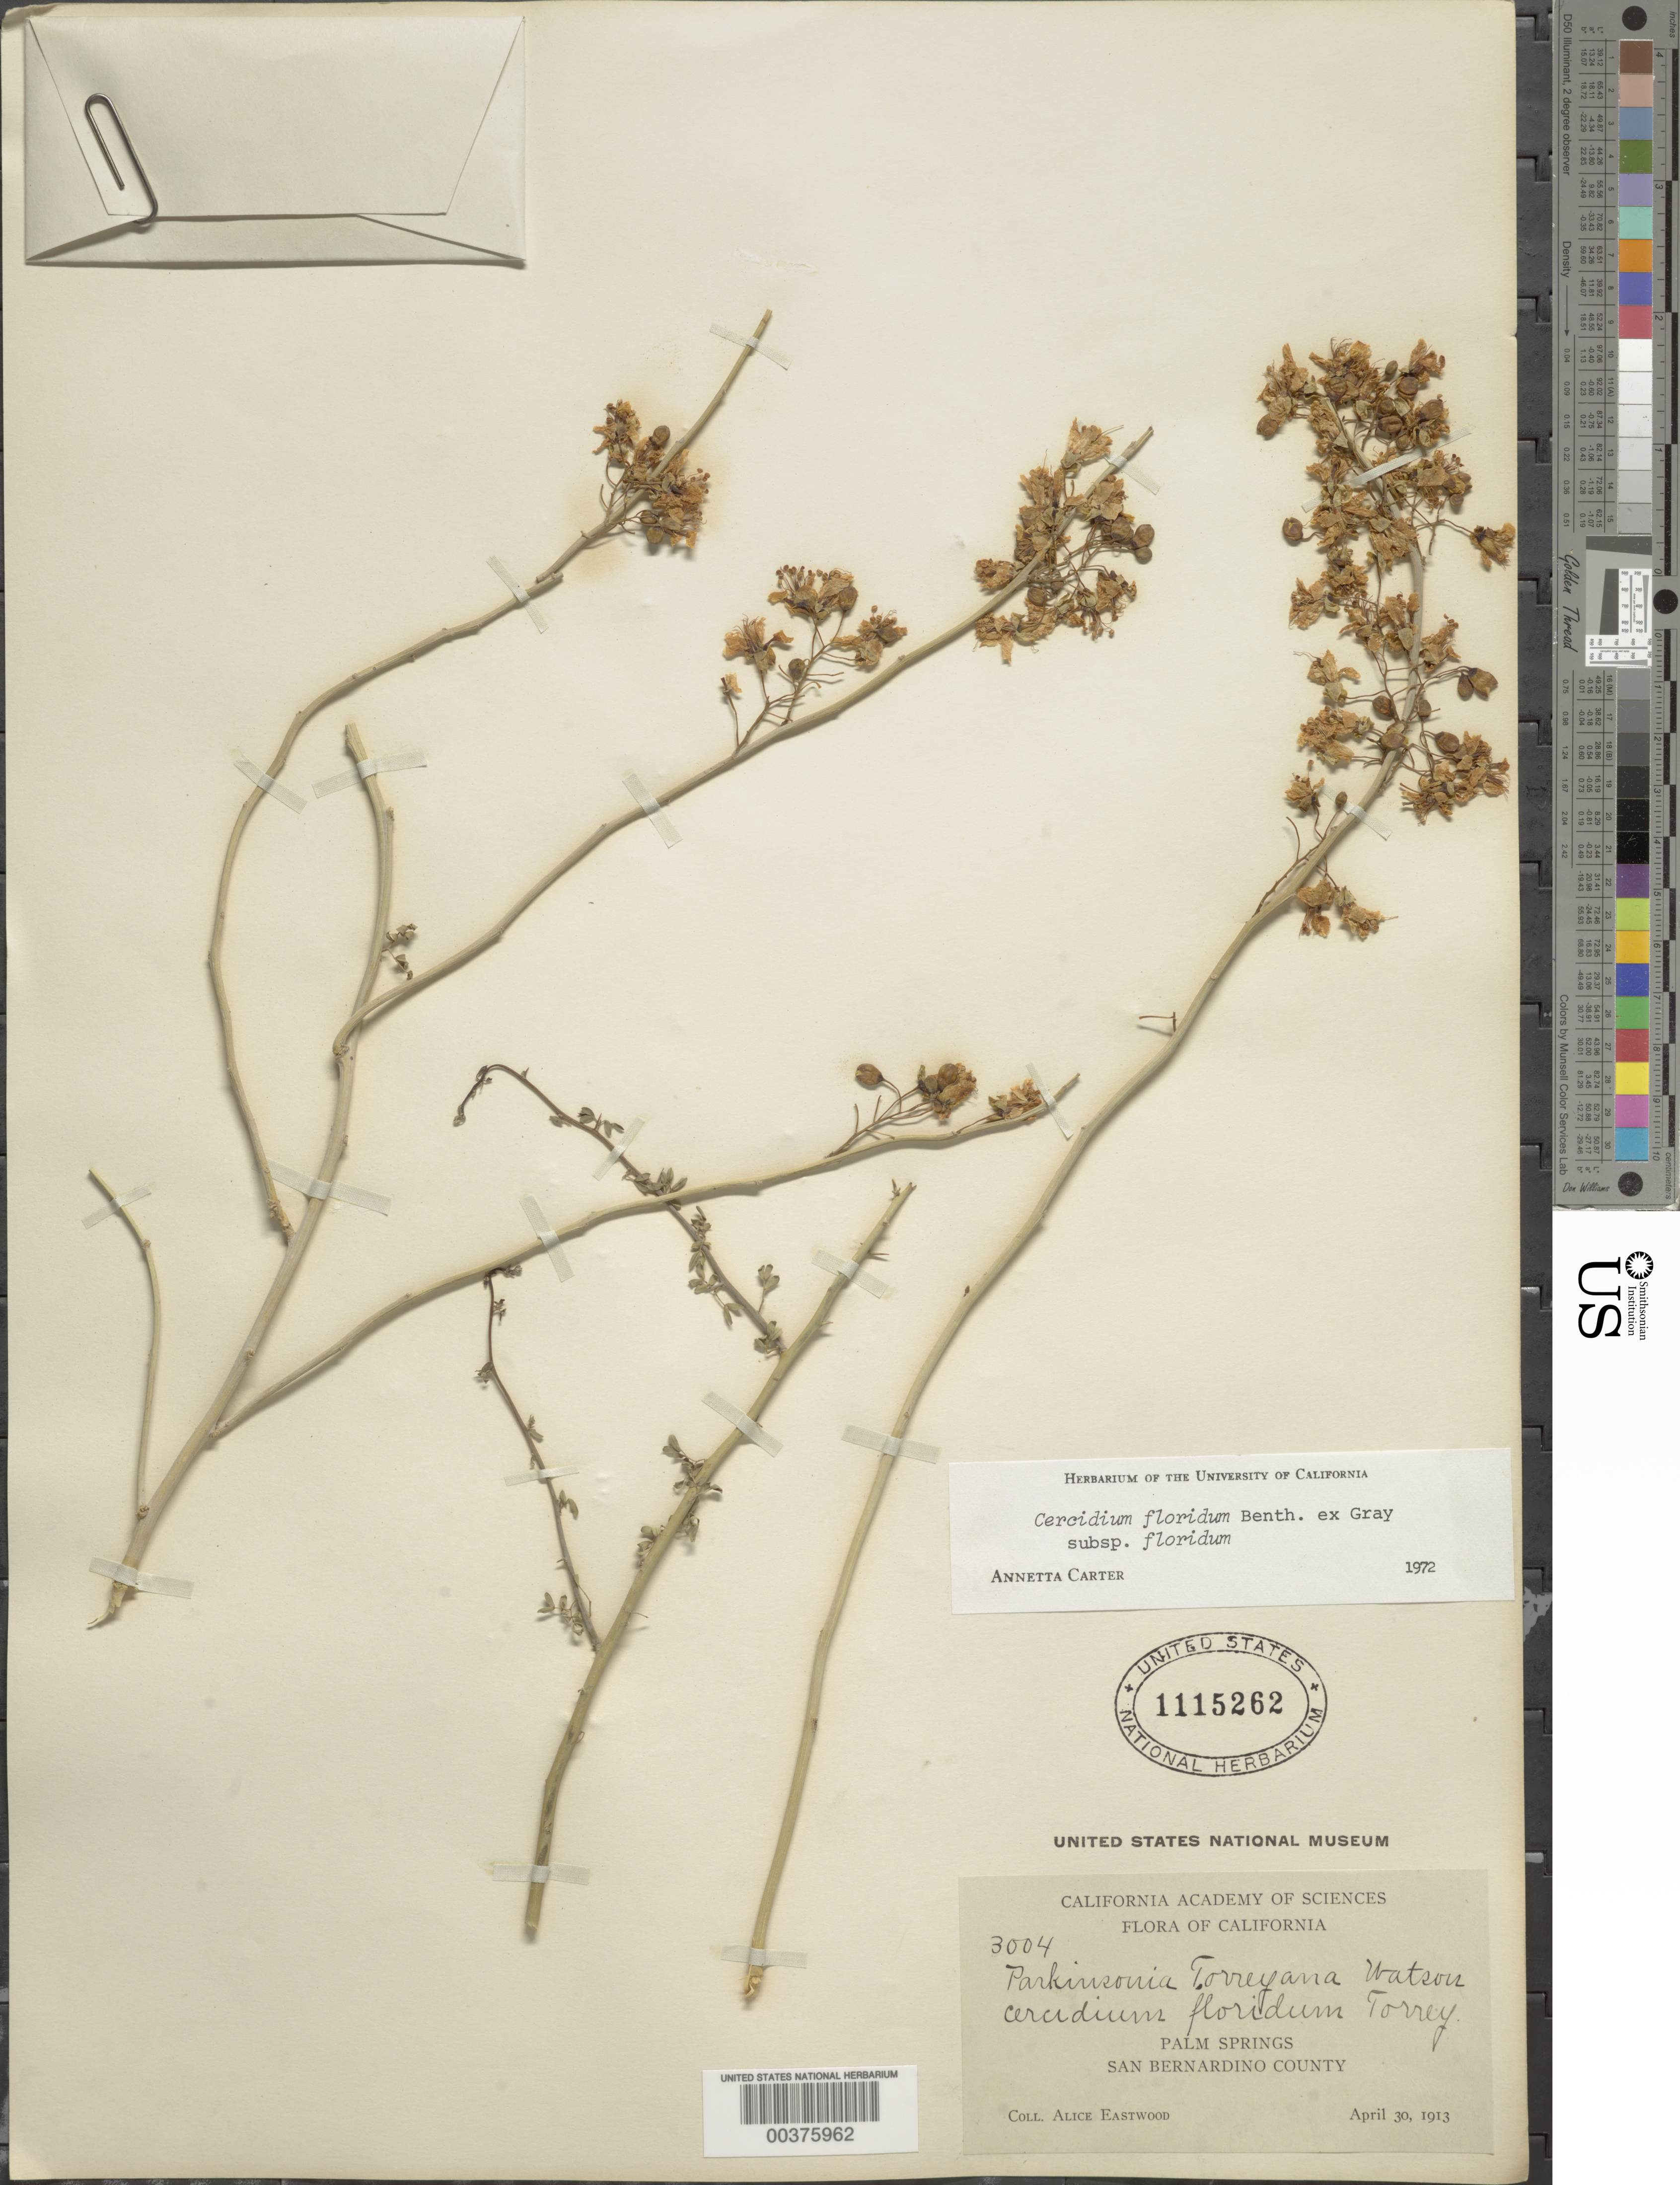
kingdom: Plantae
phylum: Tracheophyta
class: Magnoliopsida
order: Fabales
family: Fabaceae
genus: Parkinsonia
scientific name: Parkinsonia florida subsp. florida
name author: (Benth. ex A. Gray) S. Watson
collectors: A. Eastwood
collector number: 3004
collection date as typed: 30 Apr 1913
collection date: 1913-04-30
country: United States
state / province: California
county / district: Riverside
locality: Palm Springs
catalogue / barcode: US 1115262